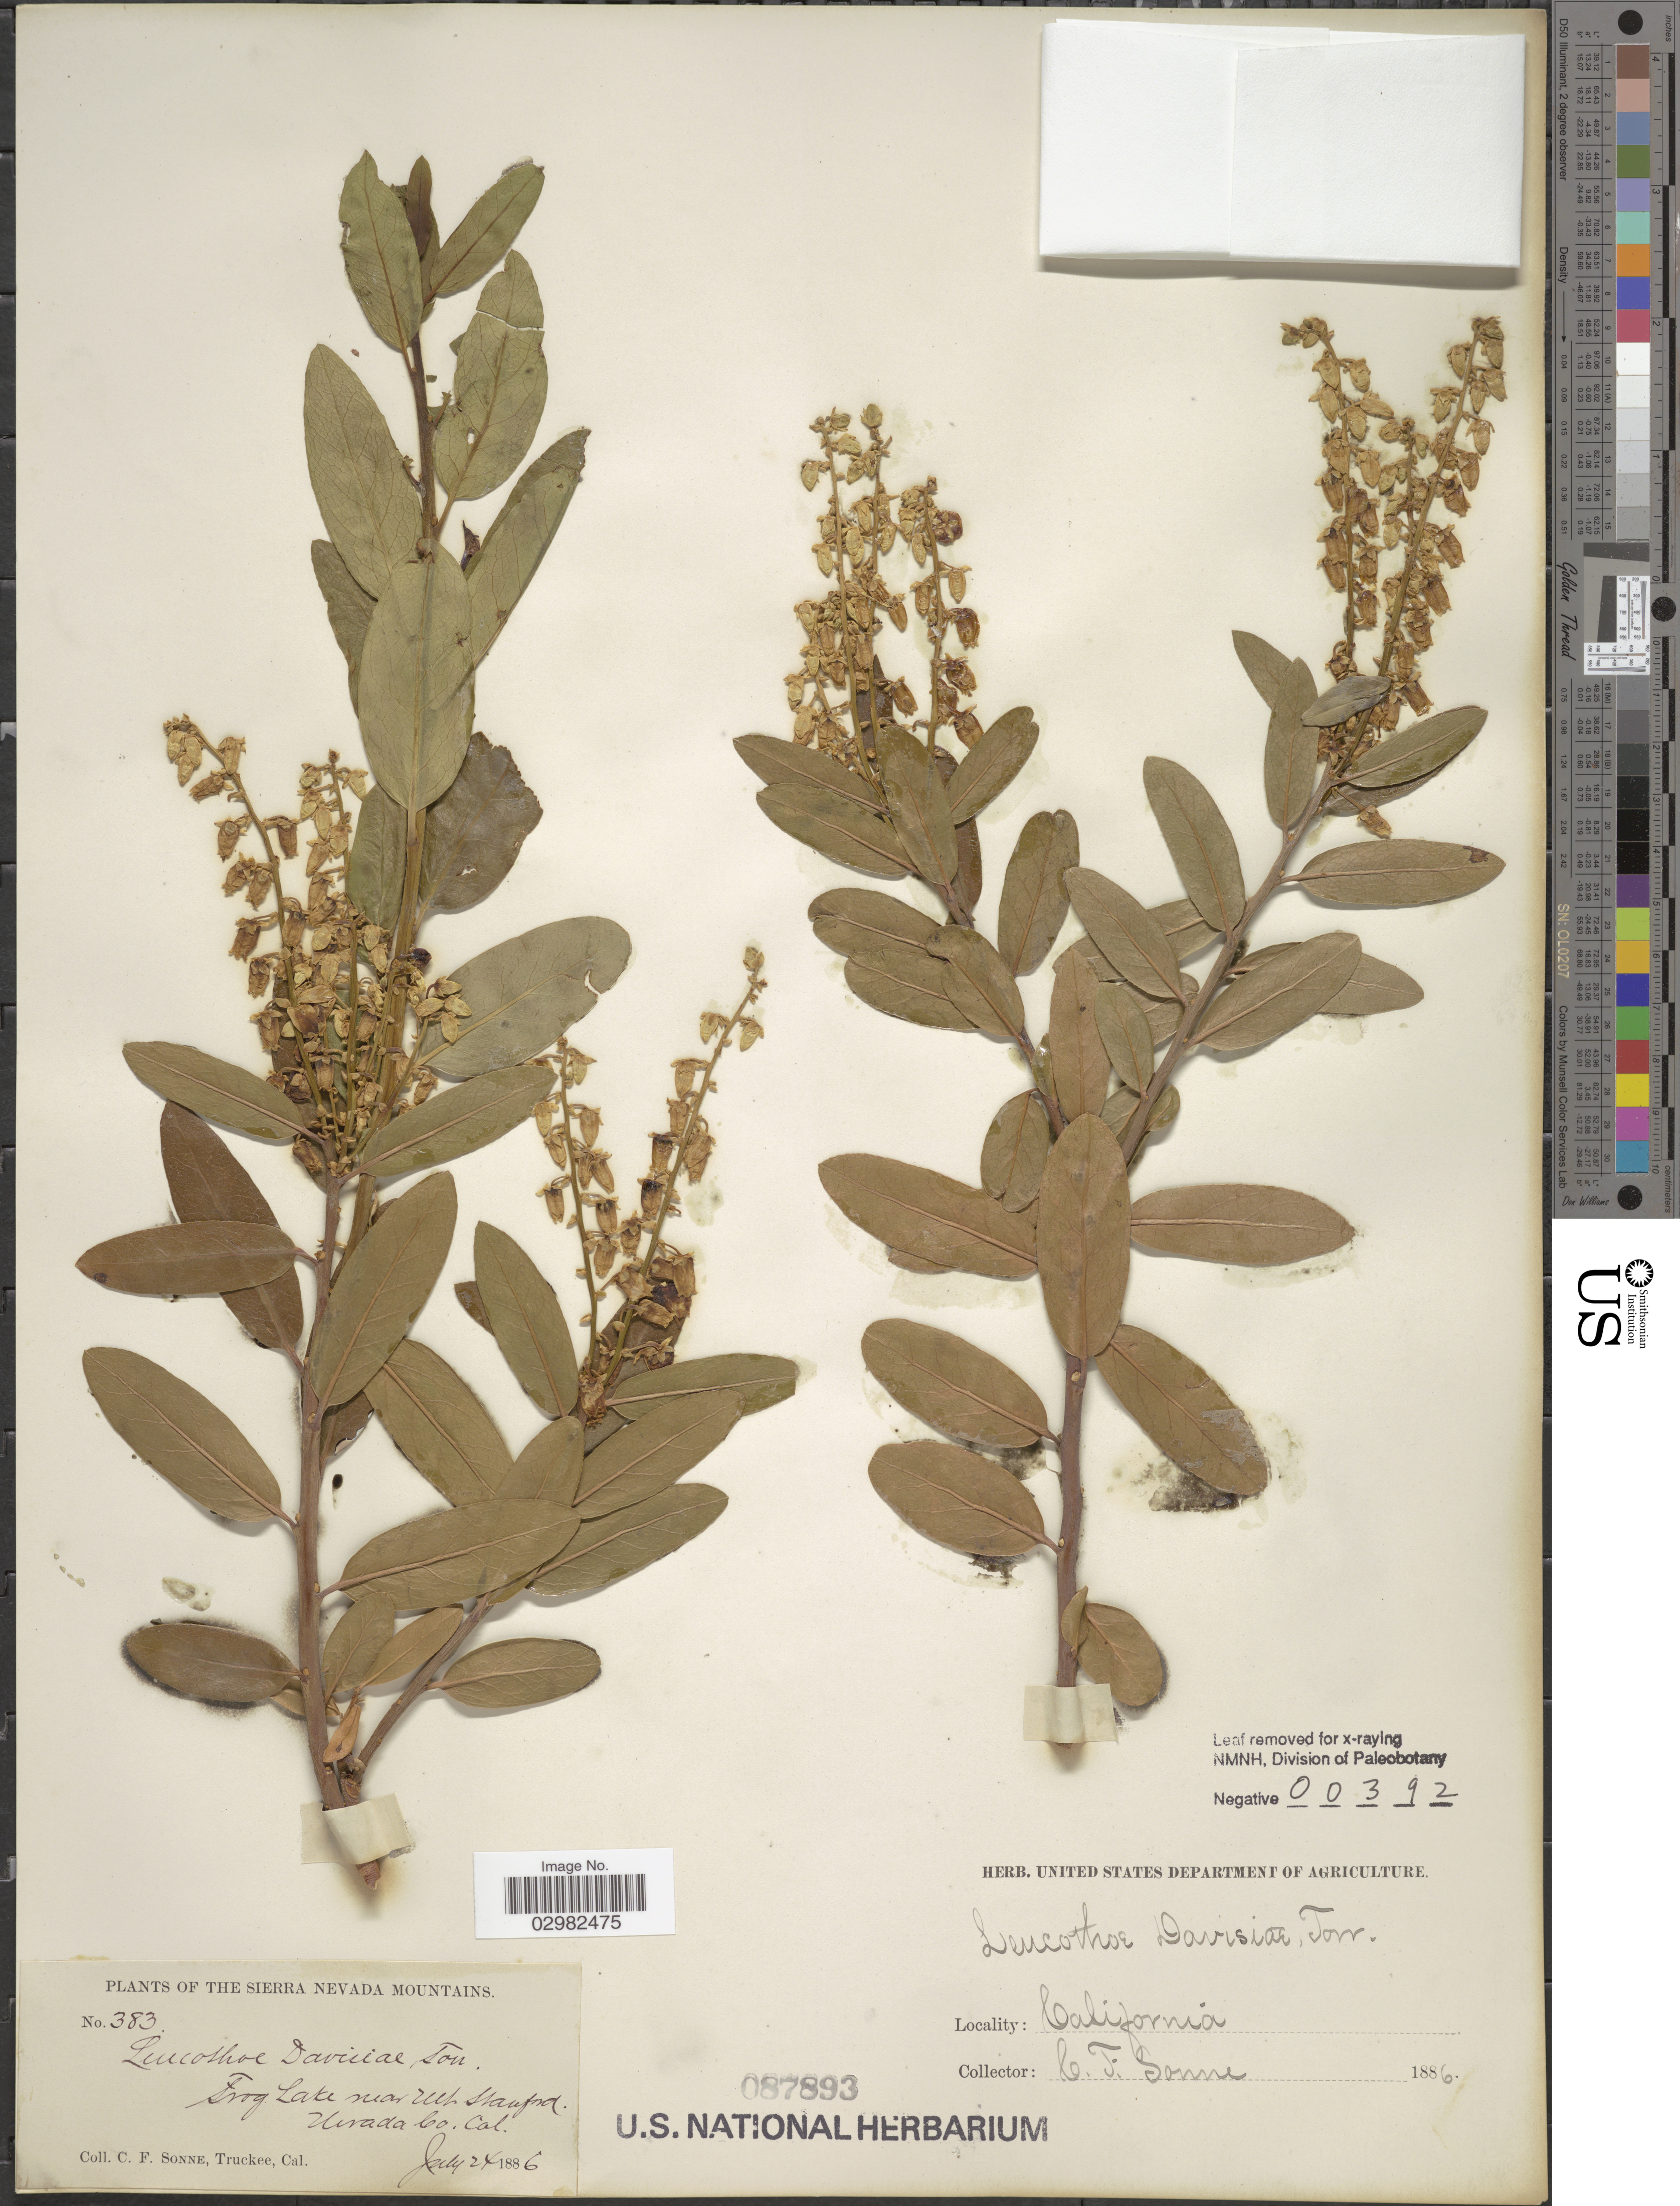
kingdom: Plantae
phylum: Tracheophyta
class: Magnoliopsida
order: Ericales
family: Ericaceae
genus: Leucothoe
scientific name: Leucothoë davisiae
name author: Torr.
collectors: C. Sonne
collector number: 383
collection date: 1886-07-24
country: United States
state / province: California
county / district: Nevada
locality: Sierra Nevada Mountains, Frog Lake near Mt Stanford, Nevada Co.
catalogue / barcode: US 87893